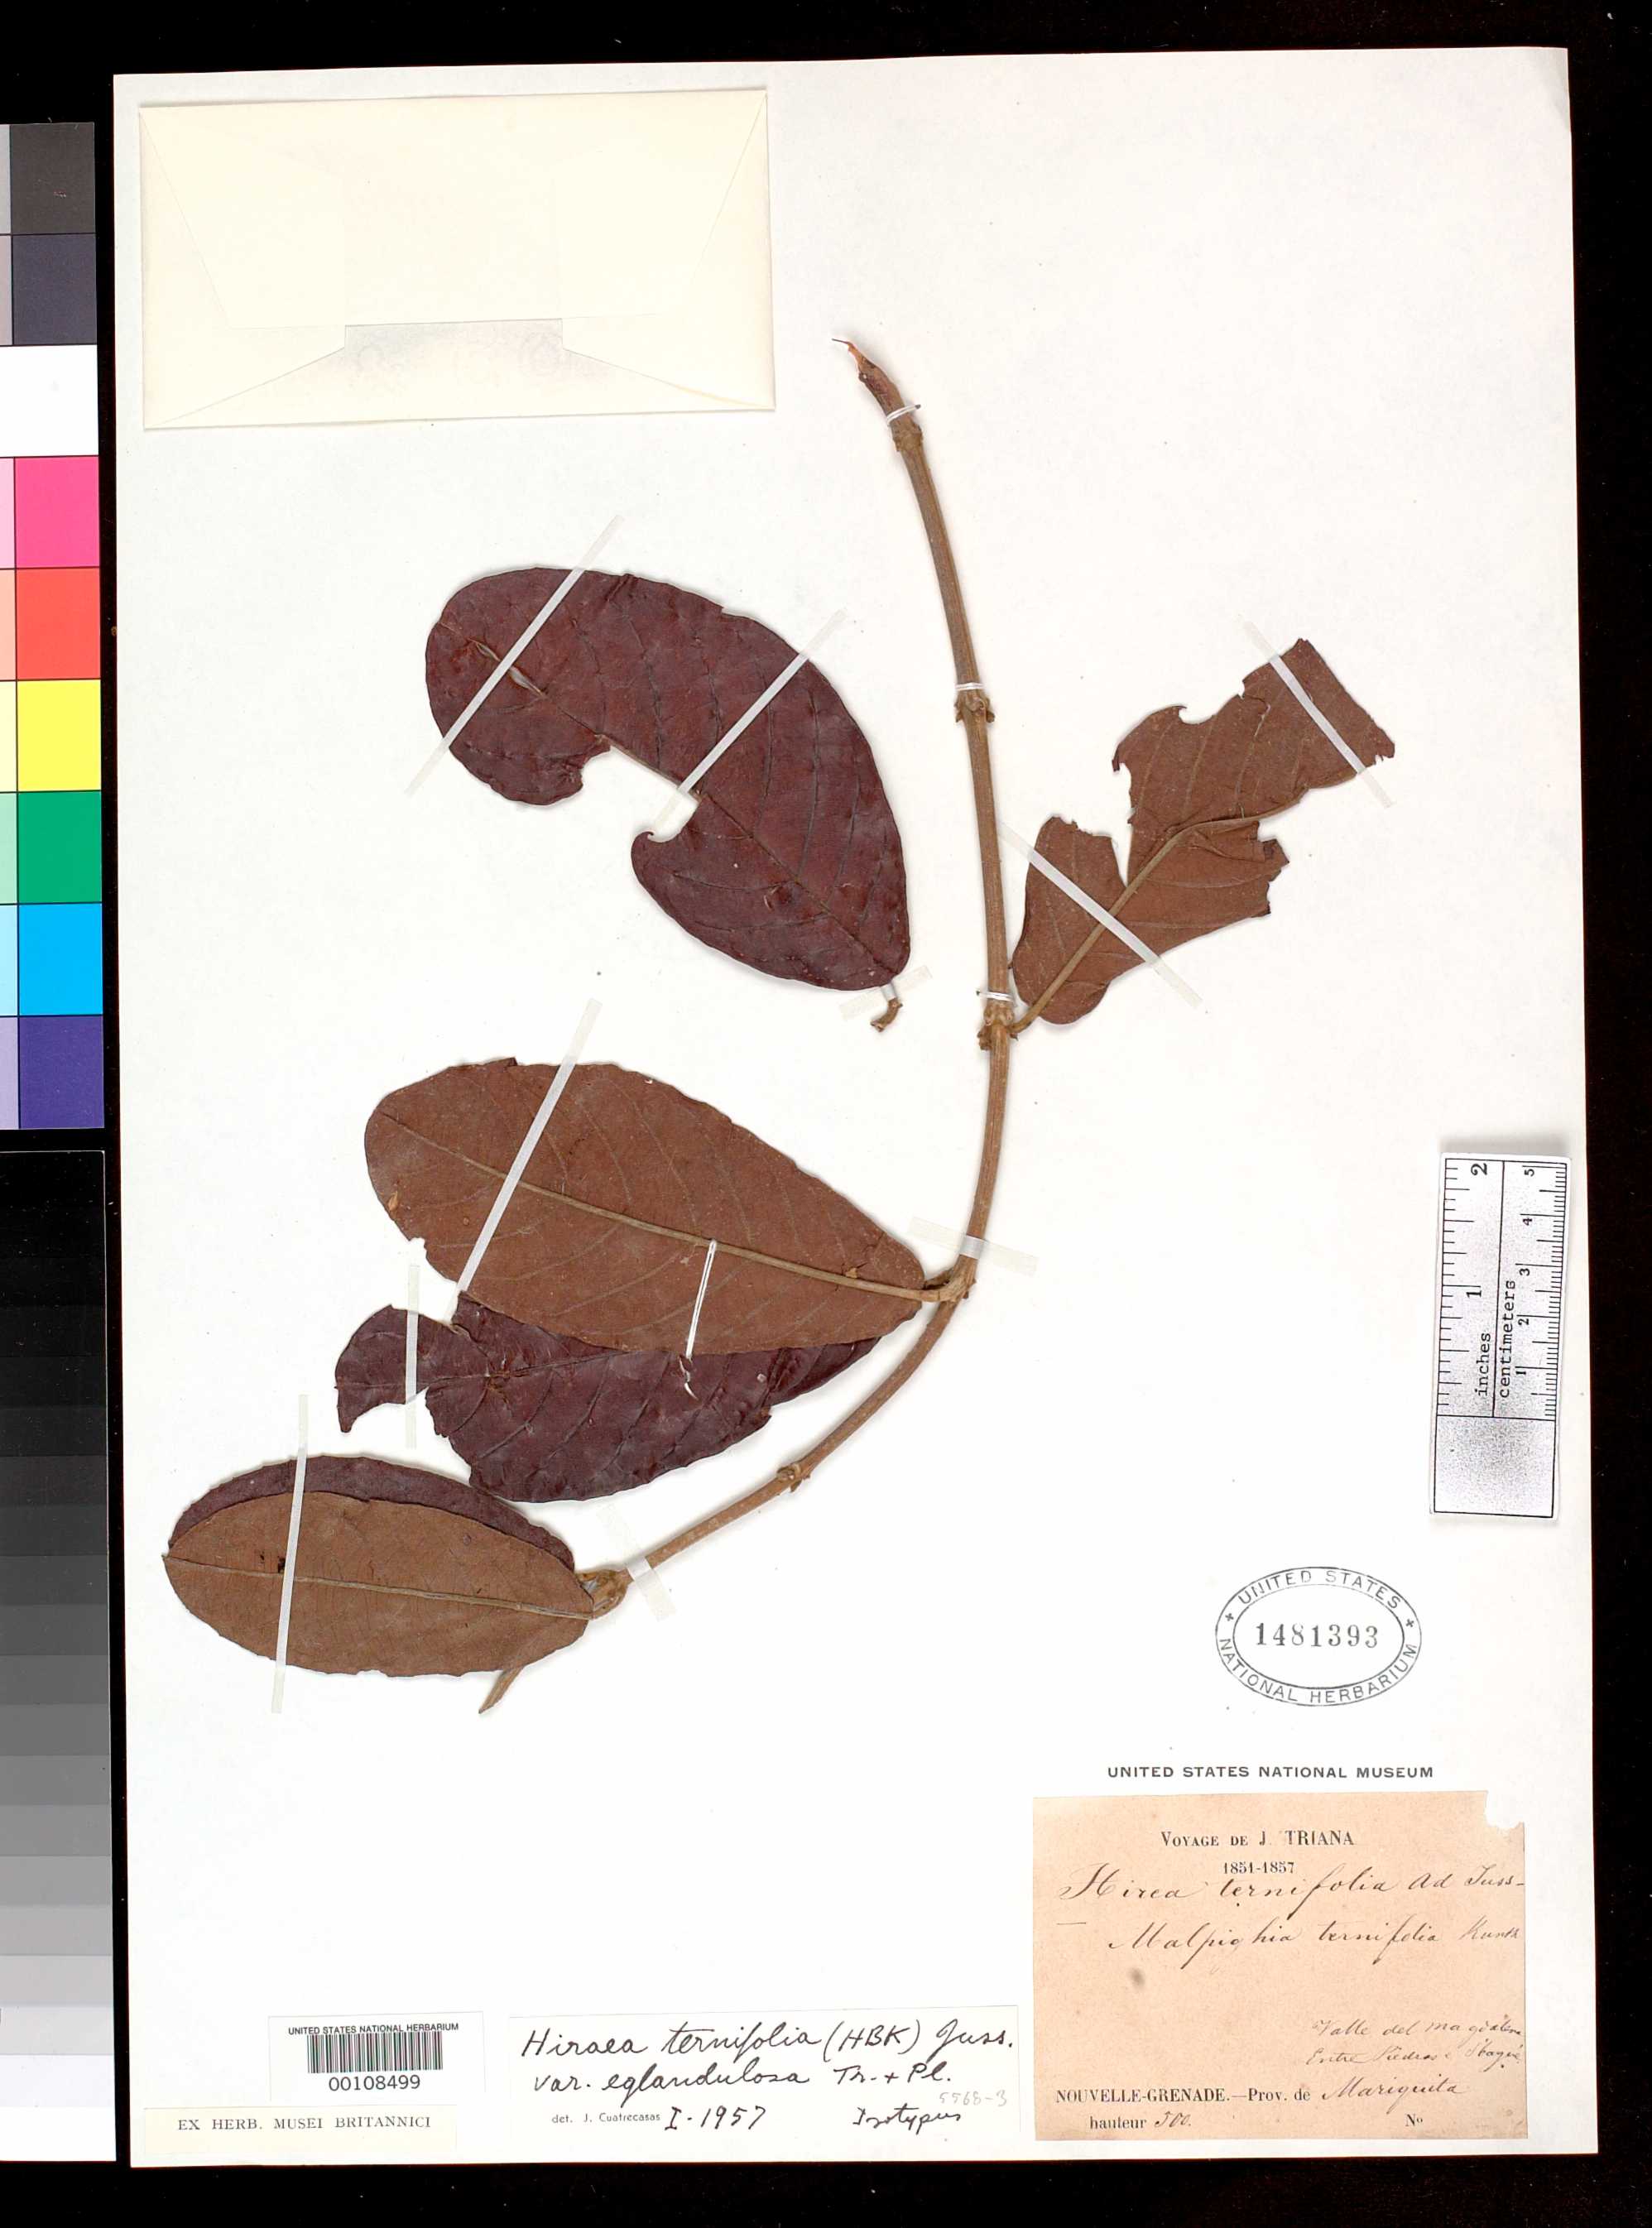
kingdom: Plantae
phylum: Tracheophyta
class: Magnoliopsida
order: Malpighiales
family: Malpighiaceae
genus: Hiraea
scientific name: Hiraea ternifolia var. eglandulosa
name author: Triana & Planch.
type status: Isotype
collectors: J. J. Triana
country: Colombia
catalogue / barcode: US 1481393